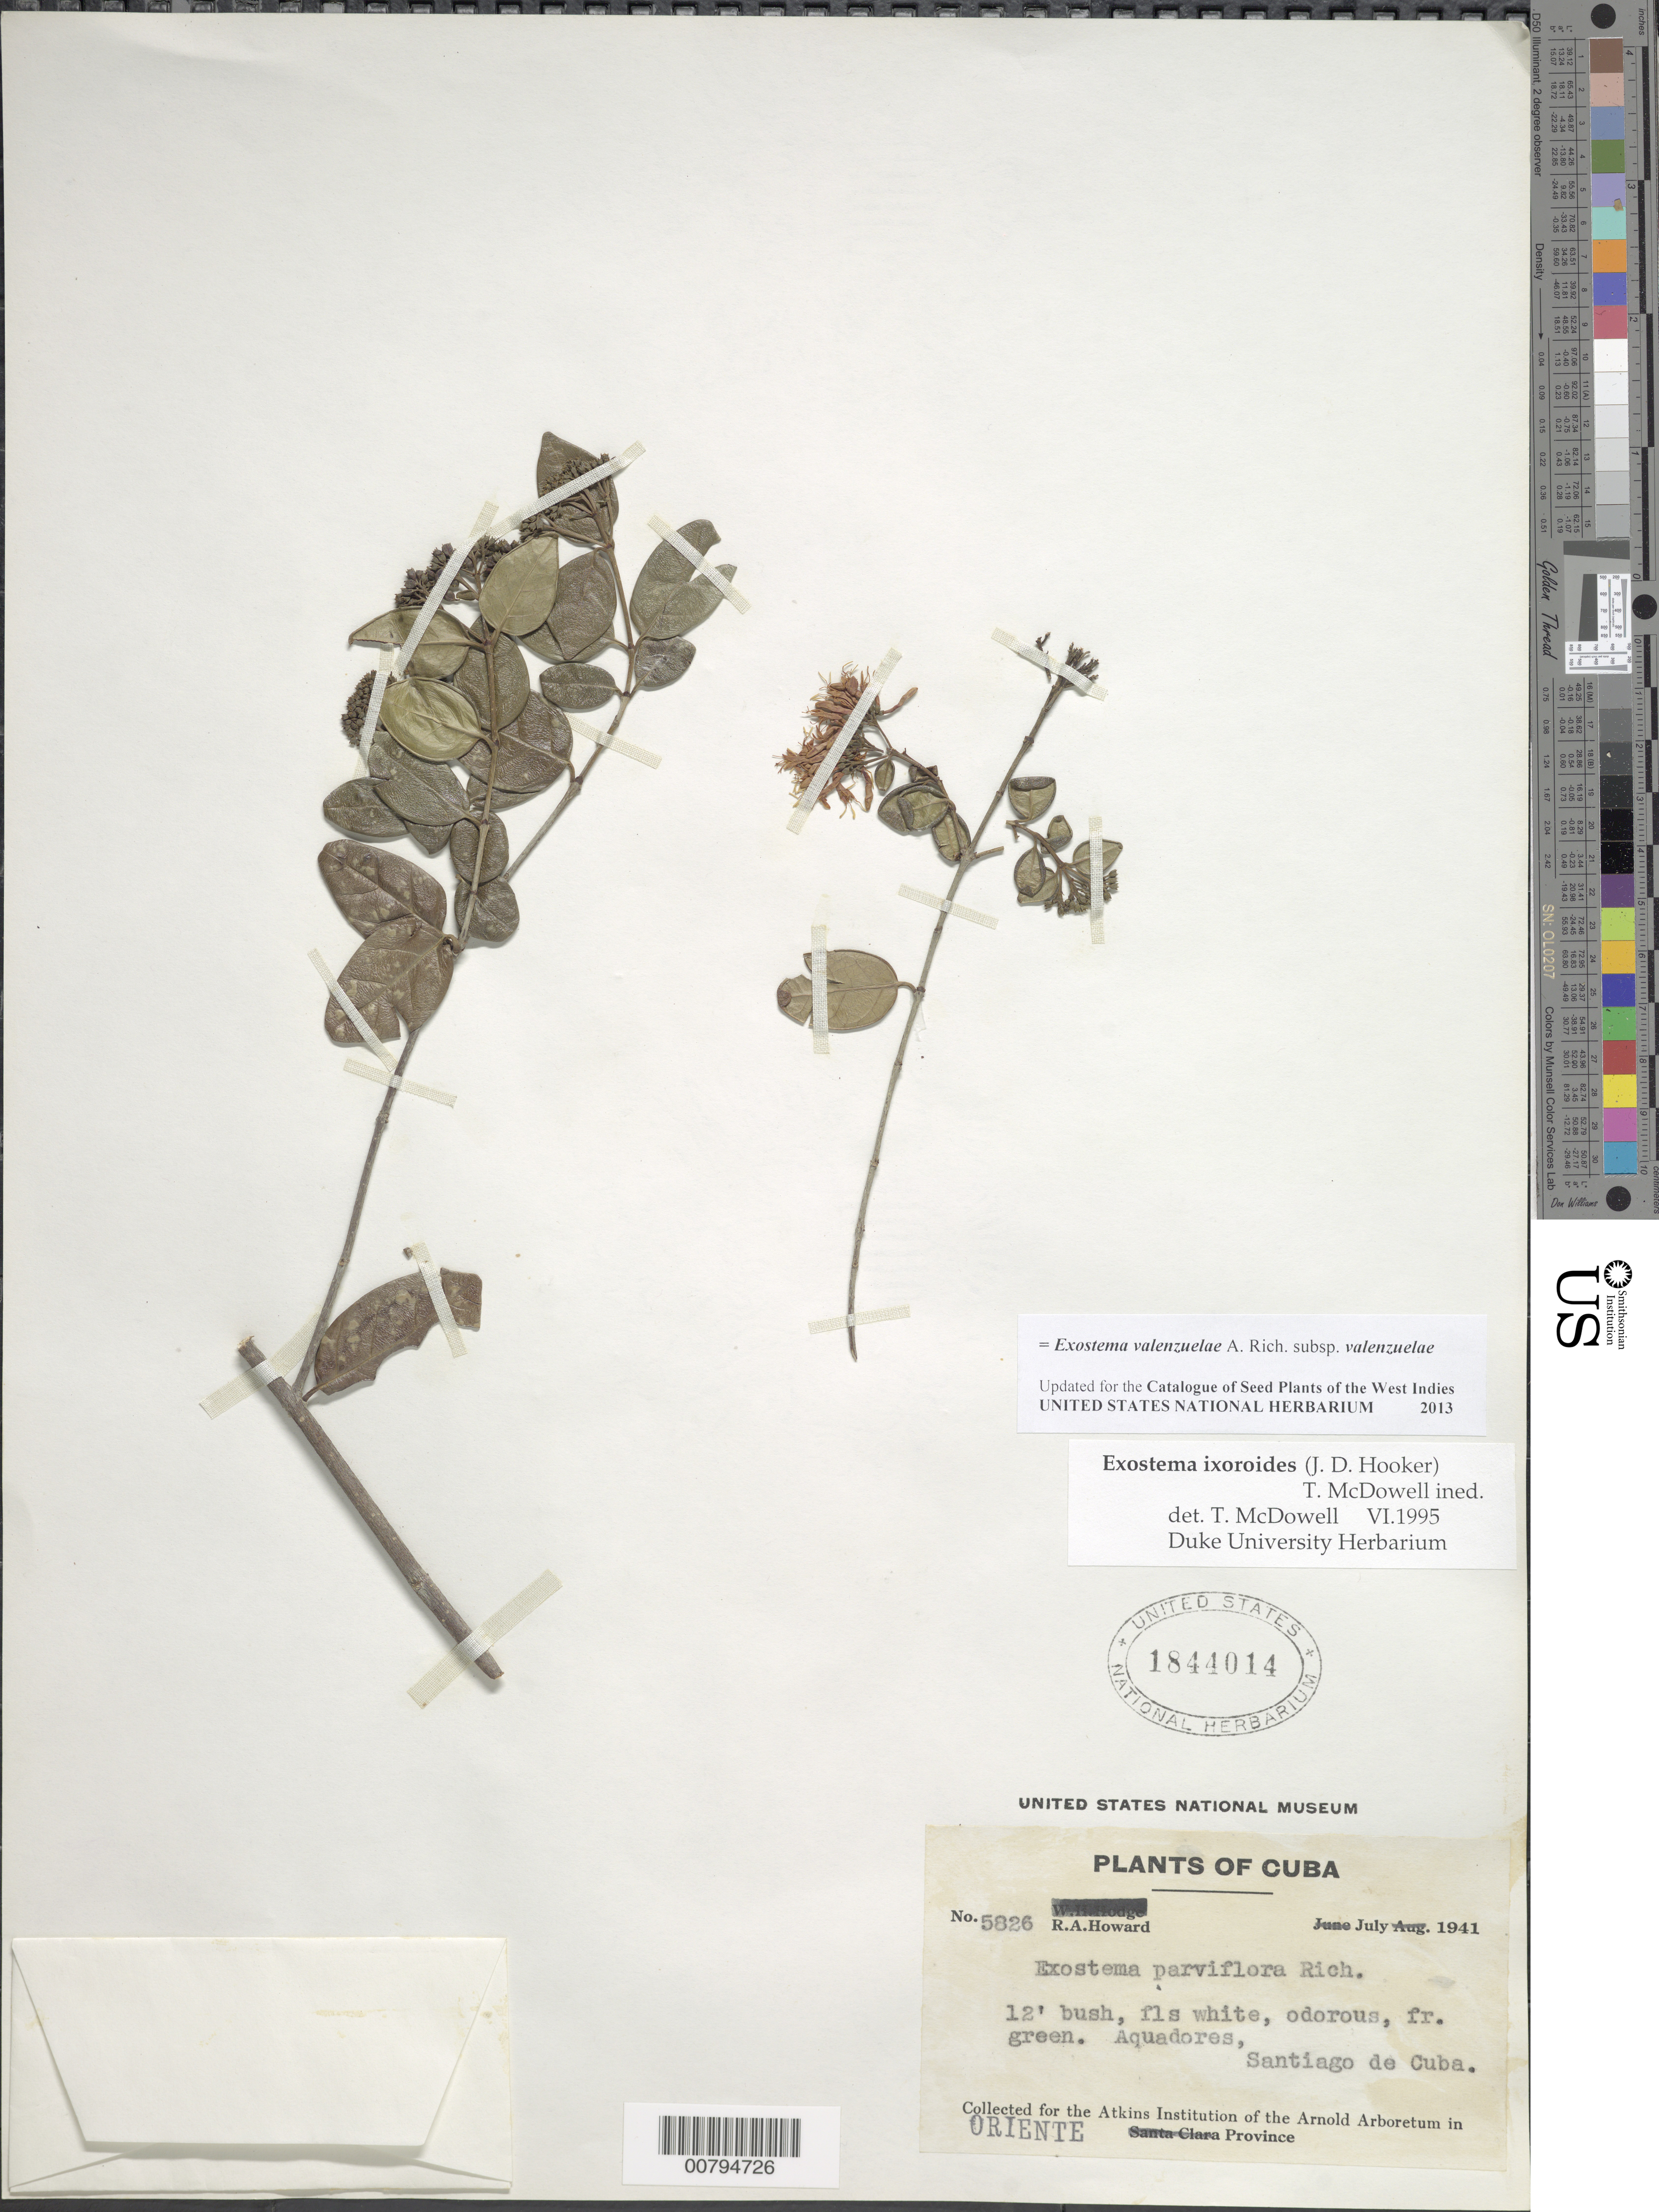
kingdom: Plantae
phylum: Tracheophyta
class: Magnoliopsida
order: Gentianales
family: Rubiaceae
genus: Exostema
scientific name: Exostema valenzuelae subsp. valenzuelae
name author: A. Rich.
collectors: R. A. Howard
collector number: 5826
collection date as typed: Jul 1941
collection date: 1941-07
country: Cuba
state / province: Santiago de Cuba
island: Cuba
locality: Aquadores, Santiago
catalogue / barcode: US 1844014